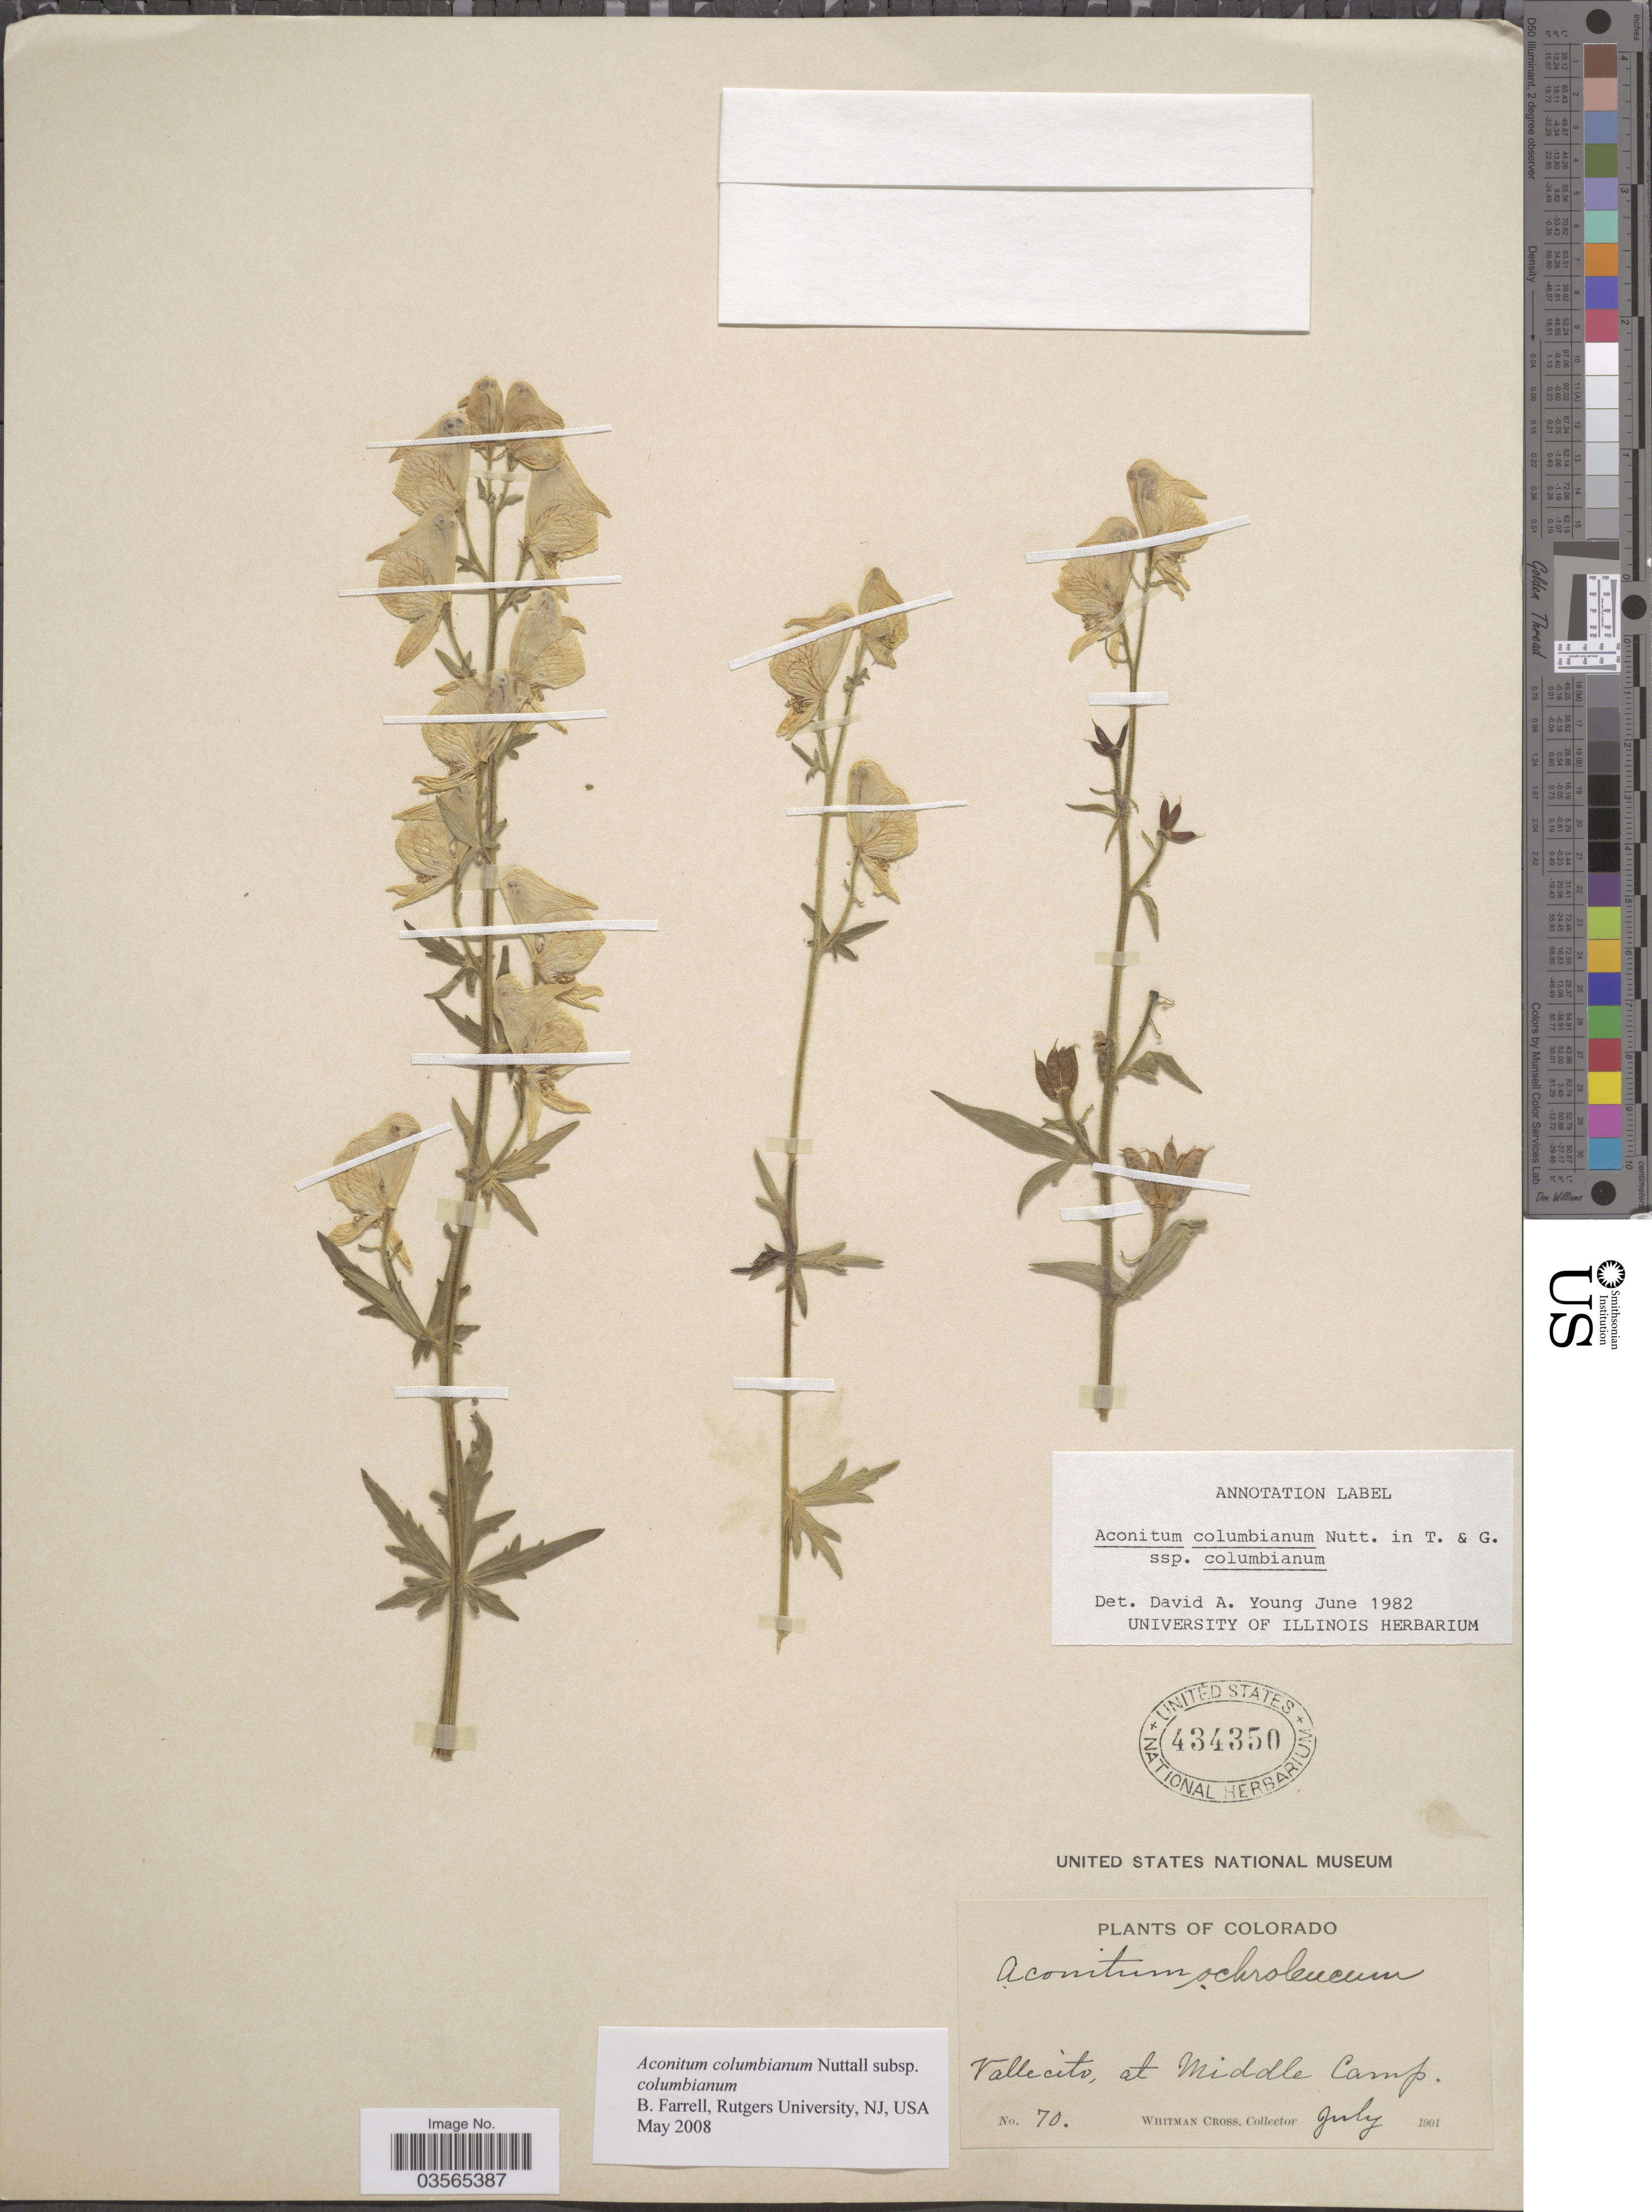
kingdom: Plantae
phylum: Tracheophyta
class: Magnoliopsida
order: Ranunculales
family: Ranunculaceae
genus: Aconitum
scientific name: Aconitum columbianum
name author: Nutt.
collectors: W. Cross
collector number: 70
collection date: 1901-07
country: United States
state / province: Colorado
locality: Vallecito, at Middle Camp.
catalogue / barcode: US 434350